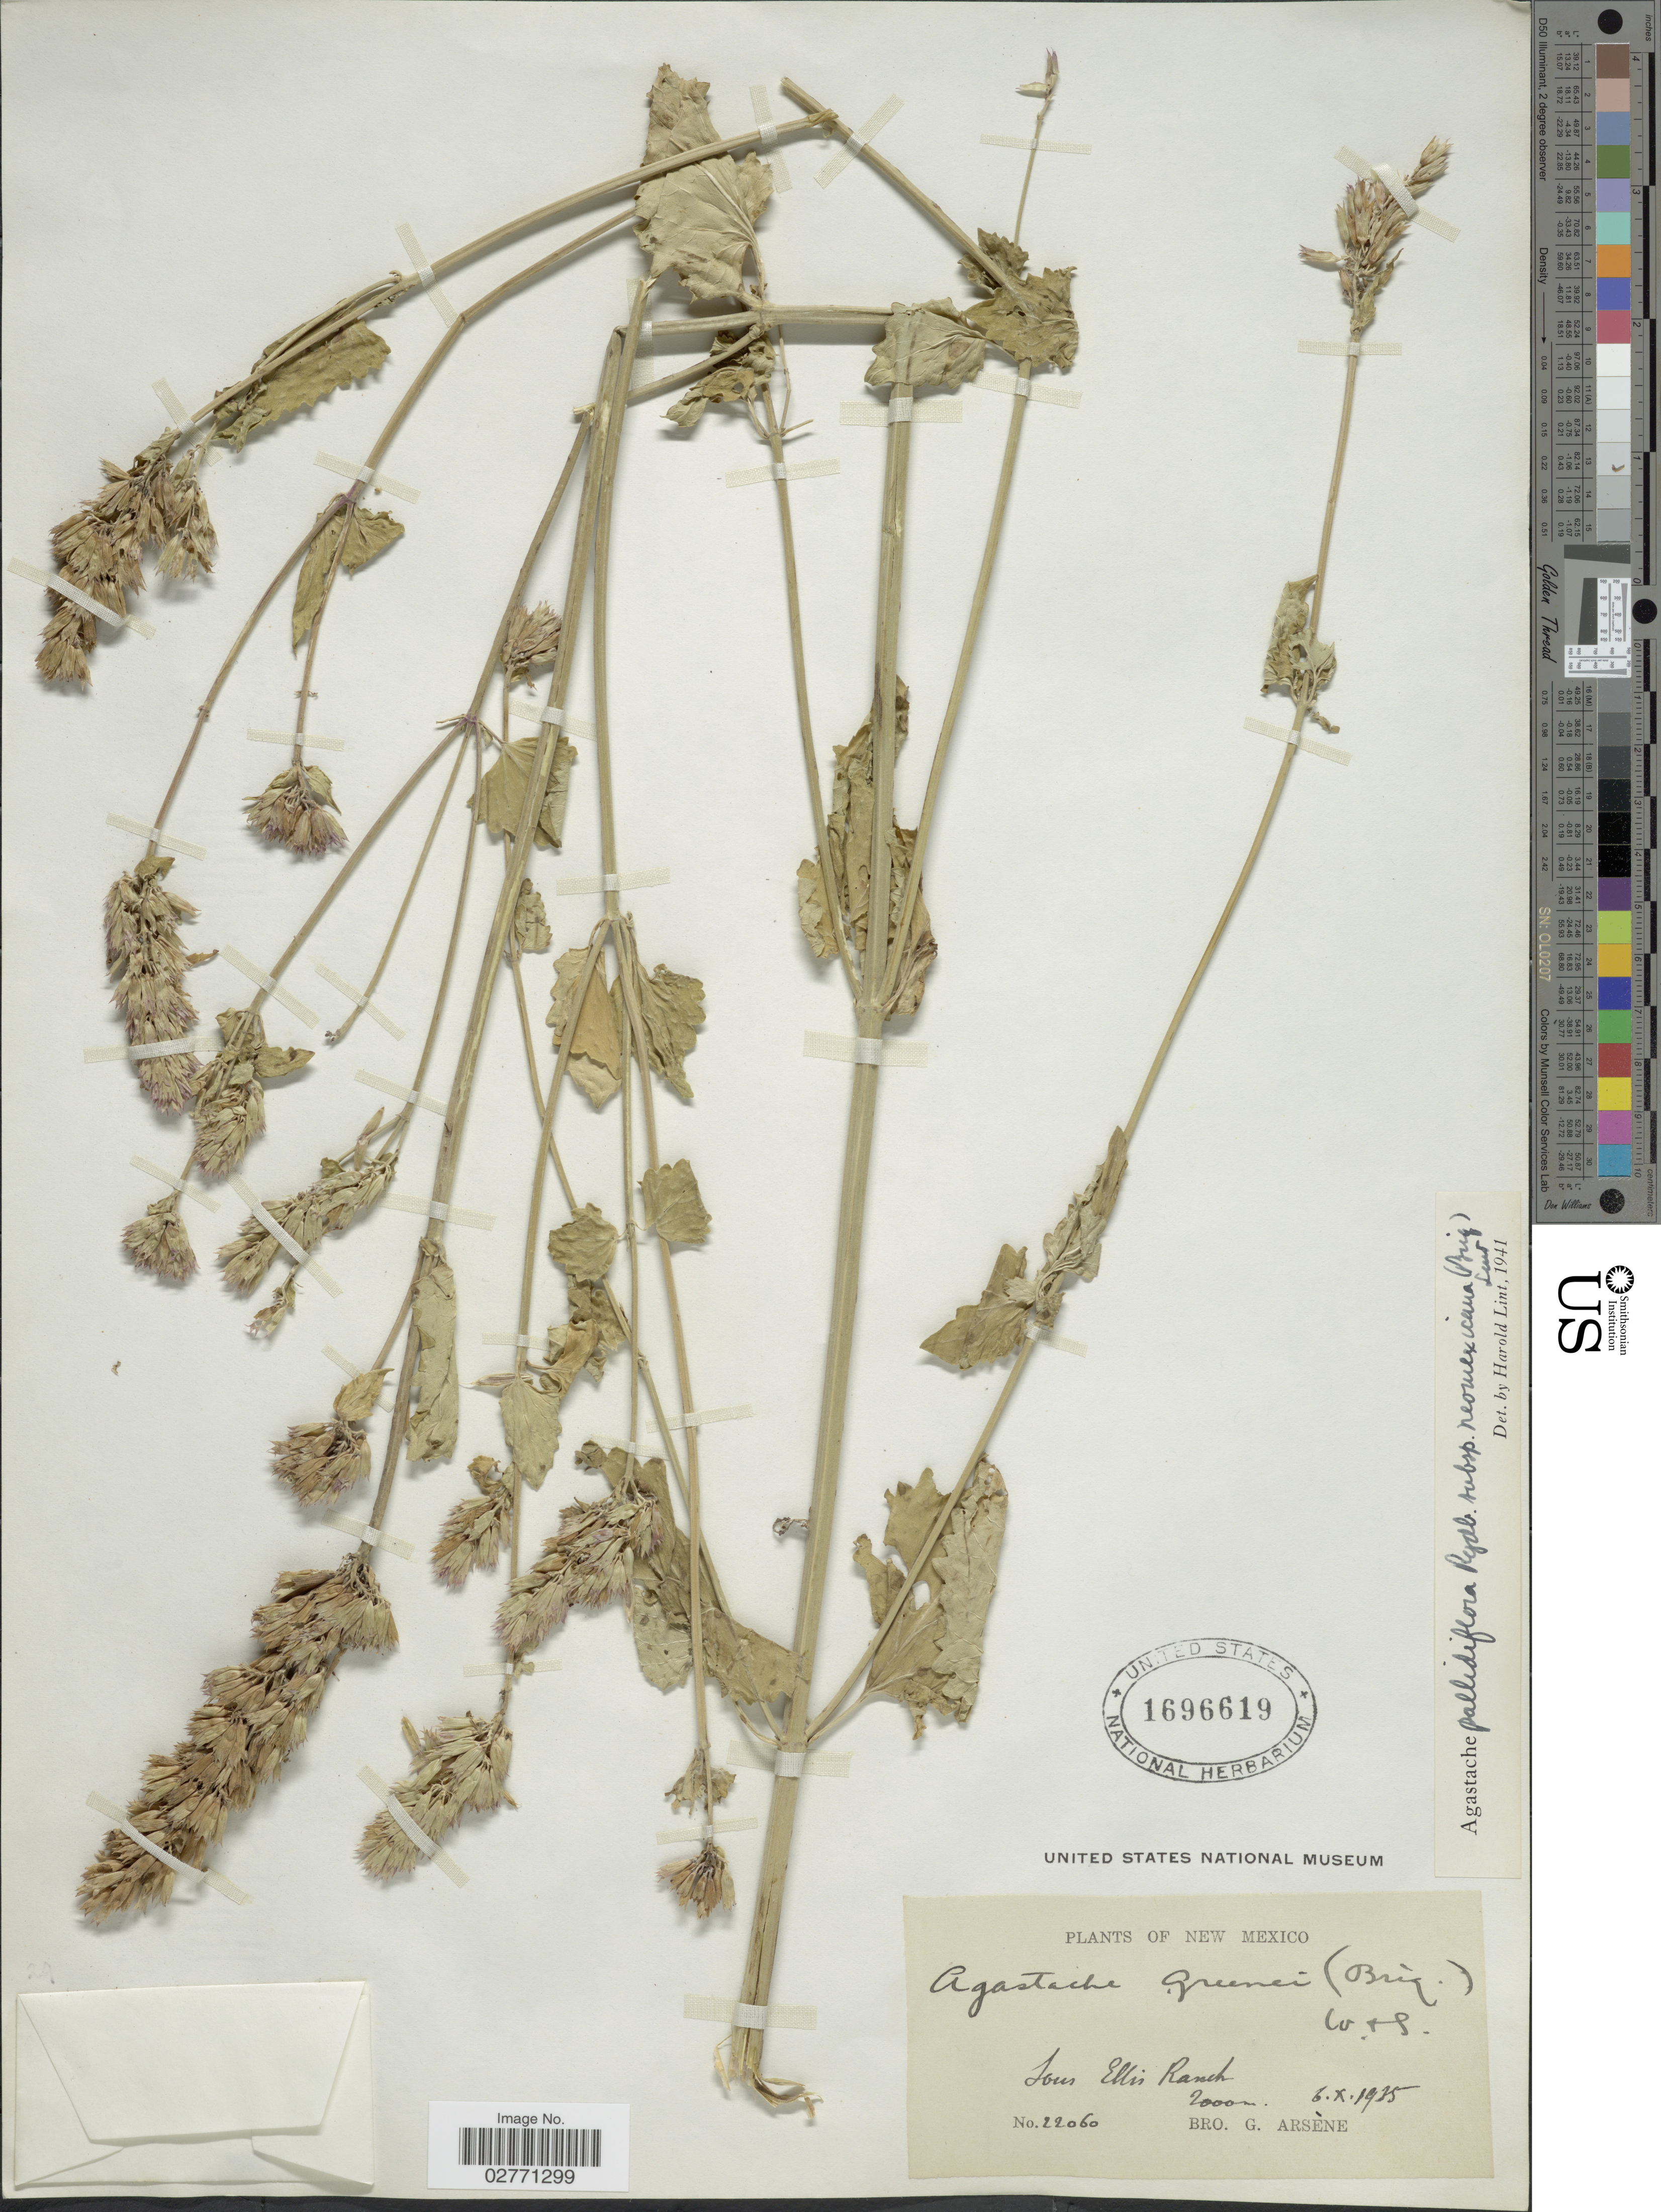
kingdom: Plantae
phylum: Tracheophyta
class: Magnoliopsida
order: Lamiales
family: Lamiaceae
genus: Agastache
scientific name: Agastache pallidiflora subsp. neomexicana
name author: (Briq.) Lint & Epling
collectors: Bro. G. Arsène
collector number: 22060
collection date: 1935-10-06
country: United States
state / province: New Mexico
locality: Sous Ellis Ranch.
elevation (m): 2000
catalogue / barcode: US 1696619